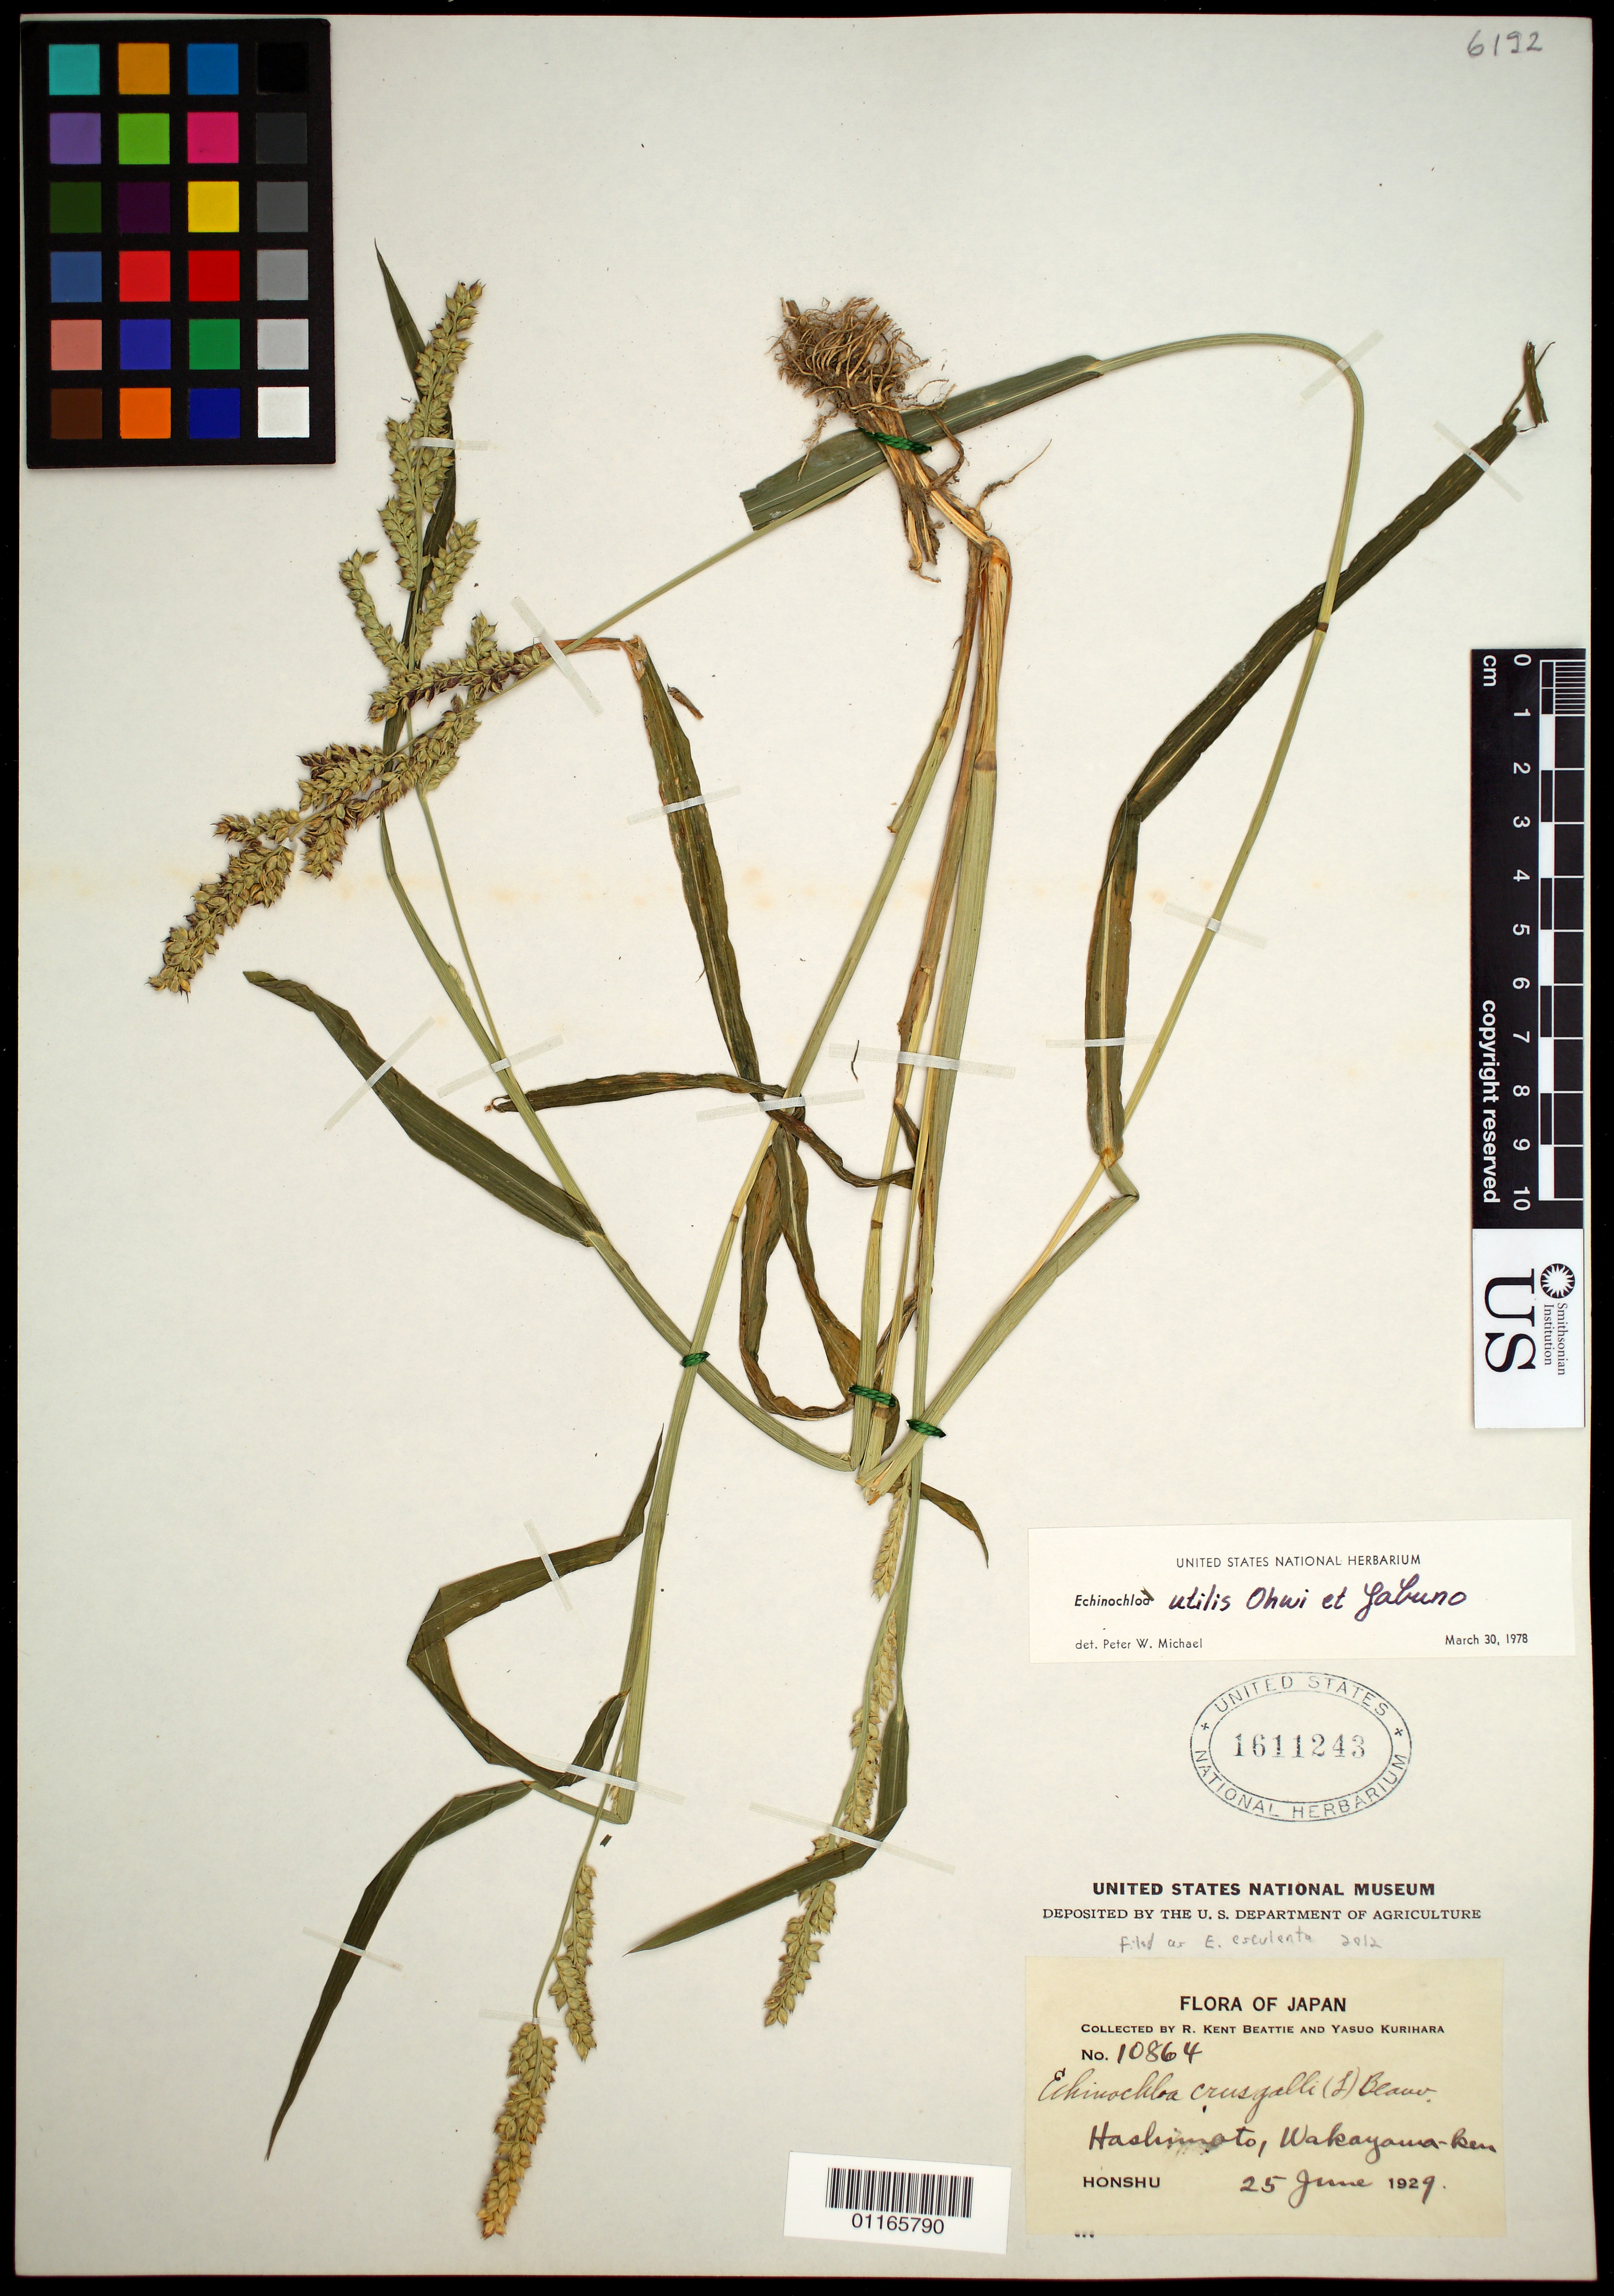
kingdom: Plantae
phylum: Tracheophyta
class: Liliopsida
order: Poales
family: Poaceae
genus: Echinochloa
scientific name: Echinochloa esculenta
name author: (A. Braun) H. Scholz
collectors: R. K. Beattie & Y. Kurihara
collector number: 10864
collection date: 1929-06-25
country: Japan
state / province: Wakayama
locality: Hashimoto, Wakayama-ken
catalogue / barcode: US 1611243